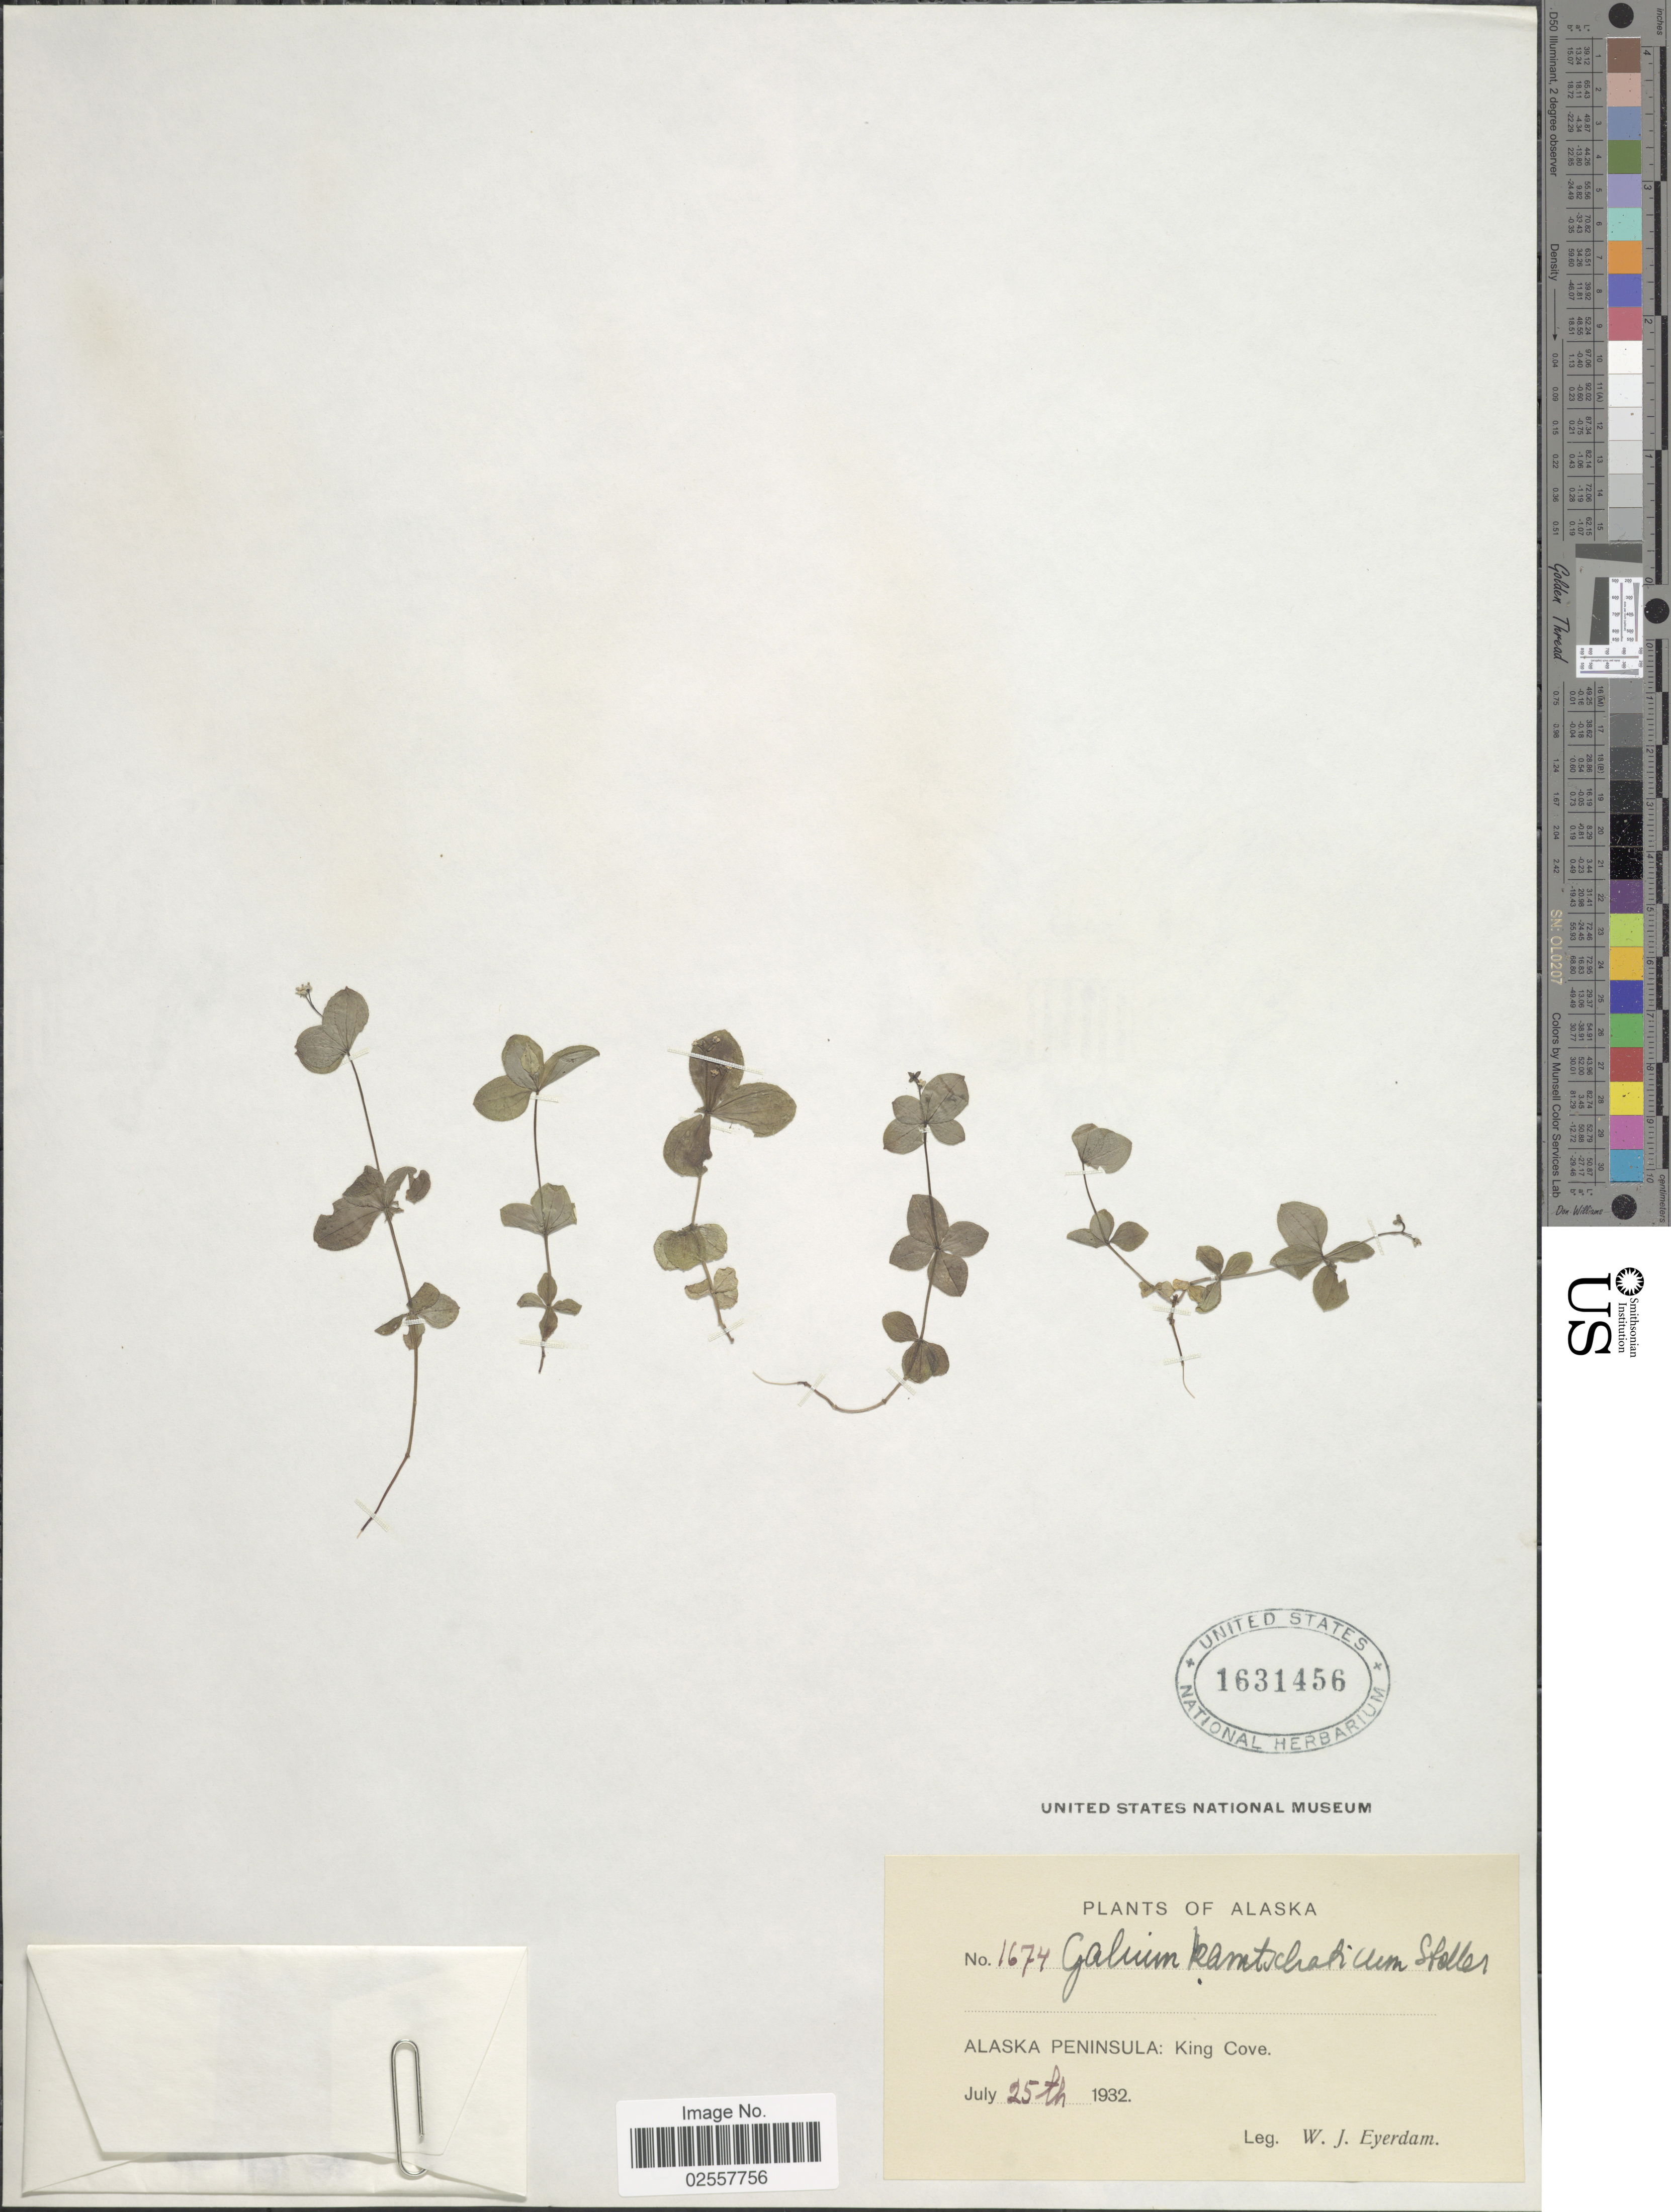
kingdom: Plantae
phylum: Tracheophyta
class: Magnoliopsida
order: Gentianales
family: Rubiaceae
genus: Galium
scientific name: Galium kamtschaticum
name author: Steller ex Schult. & Schult. f.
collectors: W. J. Eyerdam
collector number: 1674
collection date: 1932-07-25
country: United States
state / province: Alaska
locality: Alaska Peninsula: King Cove.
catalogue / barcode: US 1631456